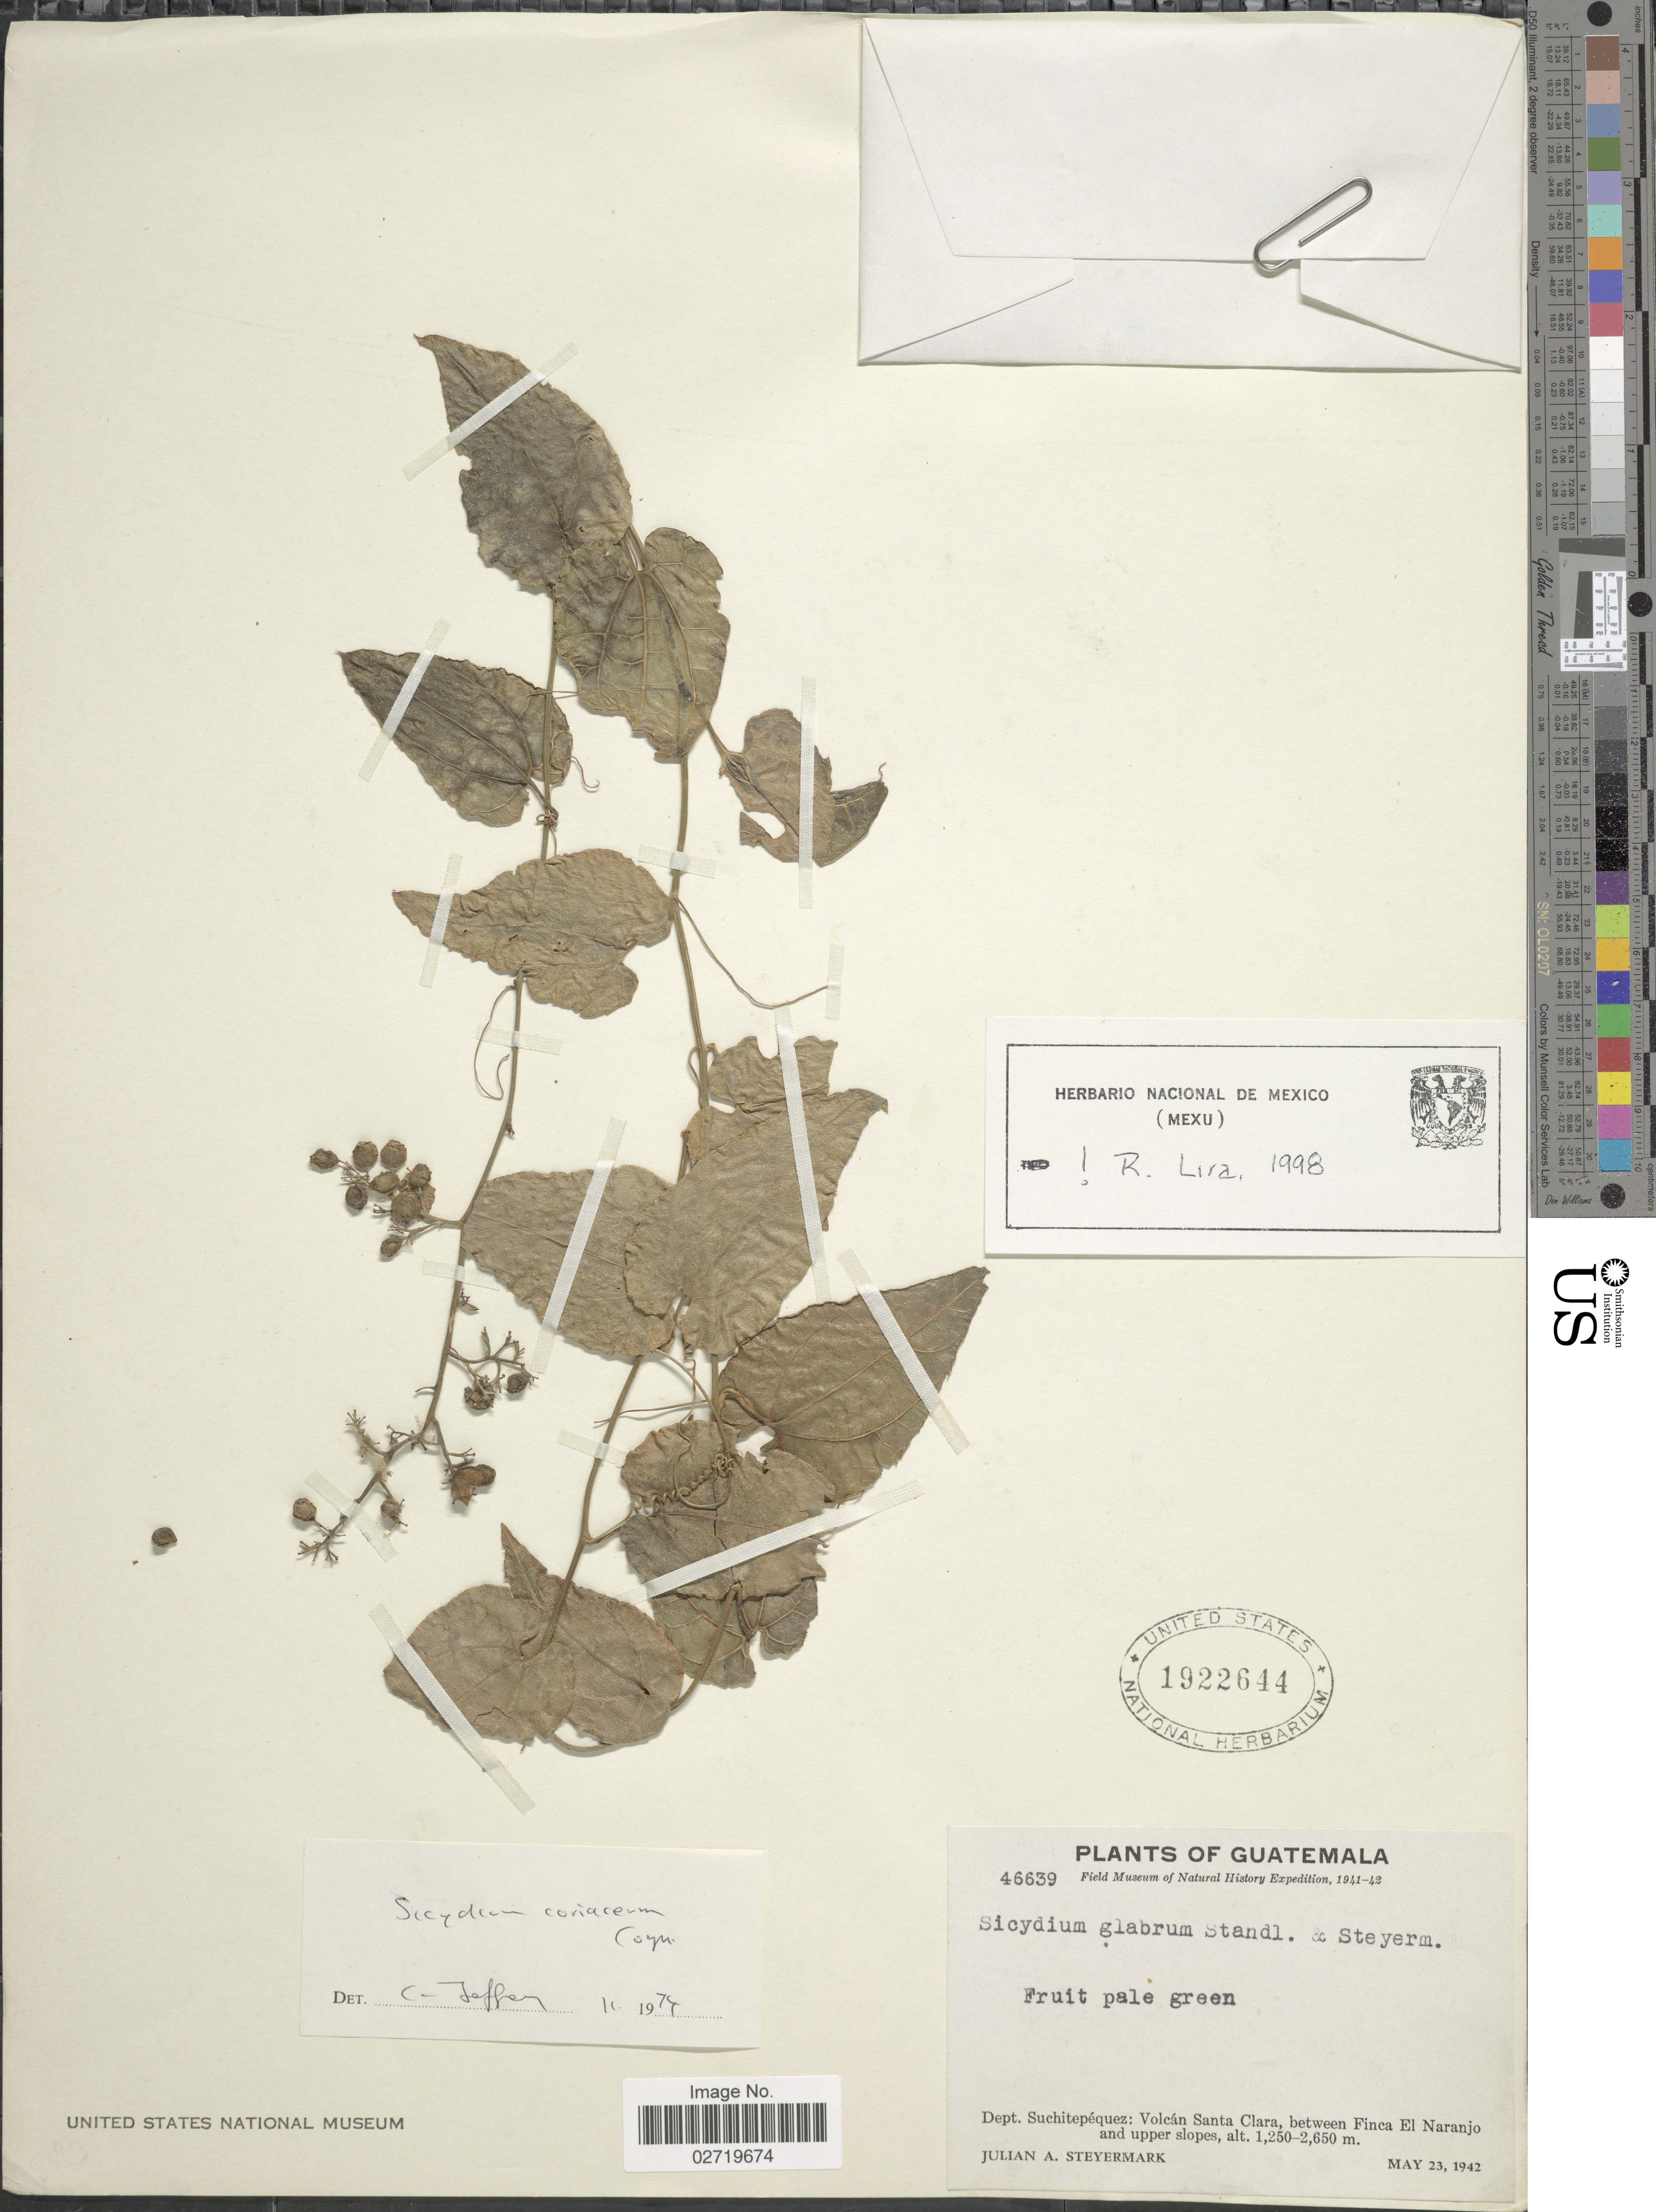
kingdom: Plantae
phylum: Tracheophyta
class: Magnoliopsida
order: Cucurbitales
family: Cucurbitaceae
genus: Sicydium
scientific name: Sicydium coriaceum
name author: Cogn.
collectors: J. Steyermark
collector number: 46639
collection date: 1942-05-23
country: Guatemala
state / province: Suchitepéquez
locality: Dept. Suchitepéquez: Volcán Santa Clara, between Finca El Naranjo and upper slopes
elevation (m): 1250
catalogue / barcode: US 1922644